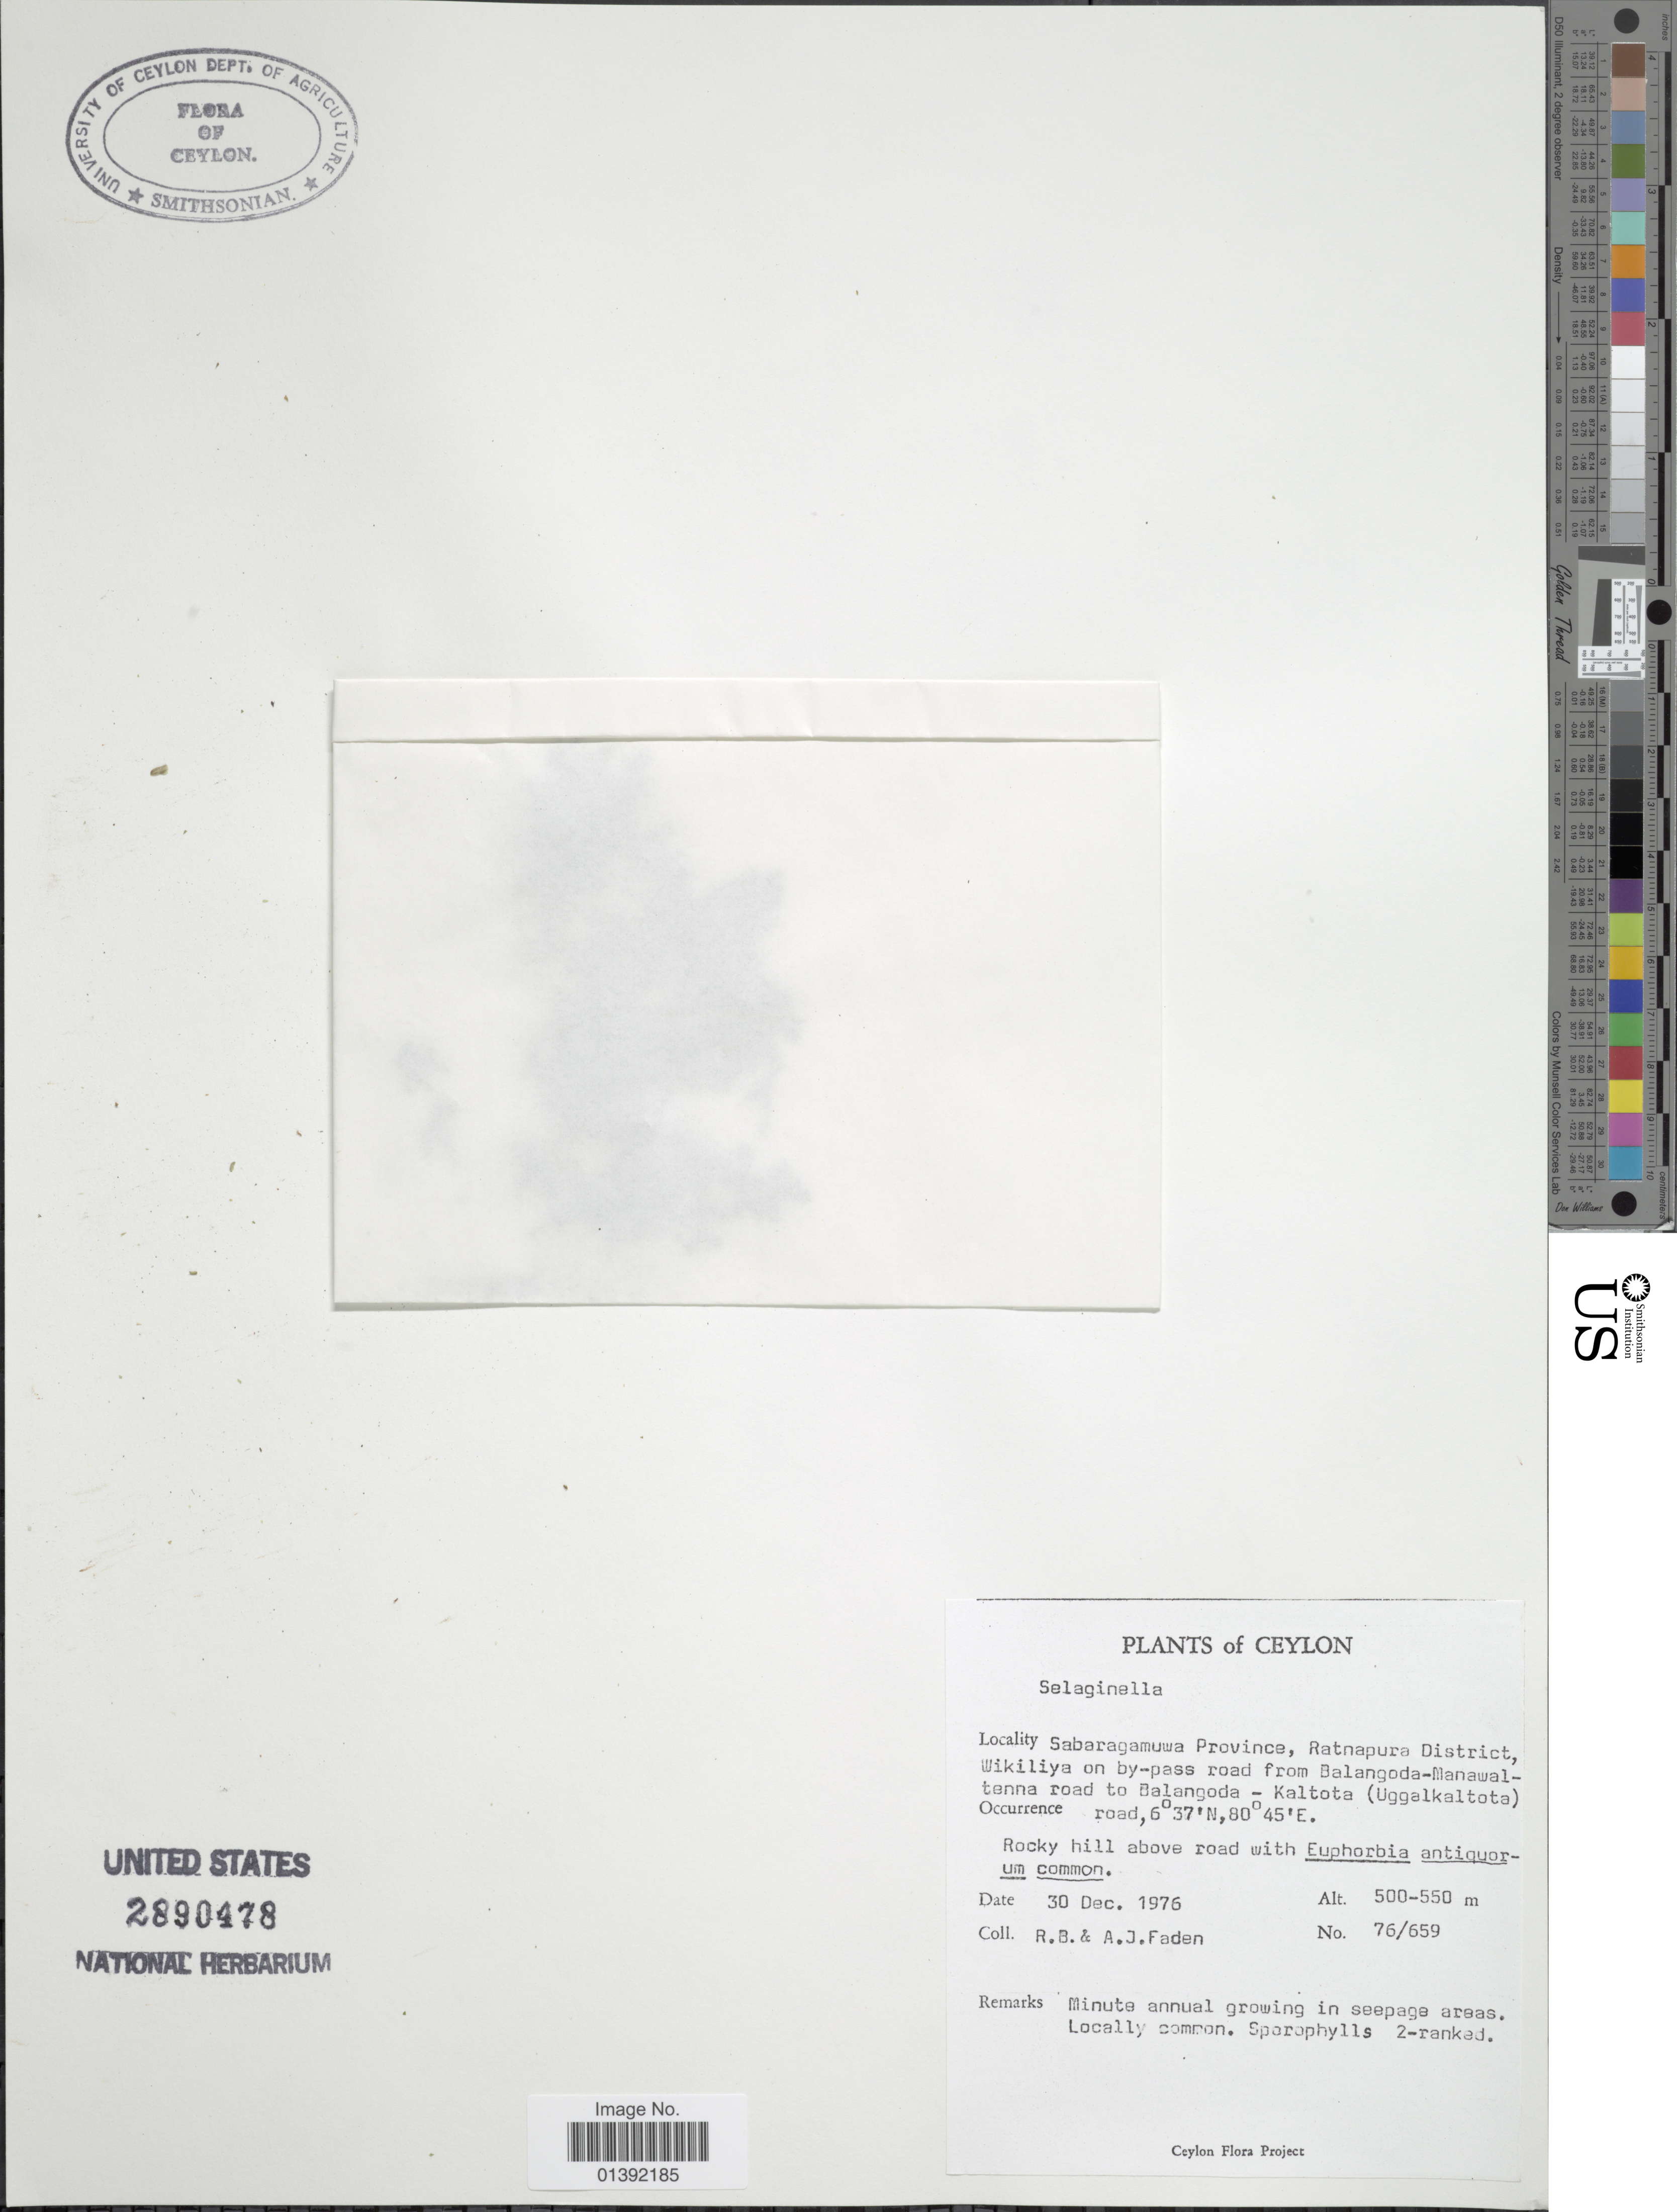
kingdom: Plantae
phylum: Tracheophyta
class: Lycopodiopsida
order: Selaginellales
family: Selaginellaceae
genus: Selaginella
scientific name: Selaginella sp.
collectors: R. B. Faden & A. J. Faden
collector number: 76/659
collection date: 1976-12-30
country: Sri Lanka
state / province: Sabaragamuwa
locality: Ceylon, Ratnapura District, Wikiliya on by-pass road from Balangoda-Manawaltenna road to Balalngoda-Kaltota (Uggalkaltota)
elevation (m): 500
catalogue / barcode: US 2890478